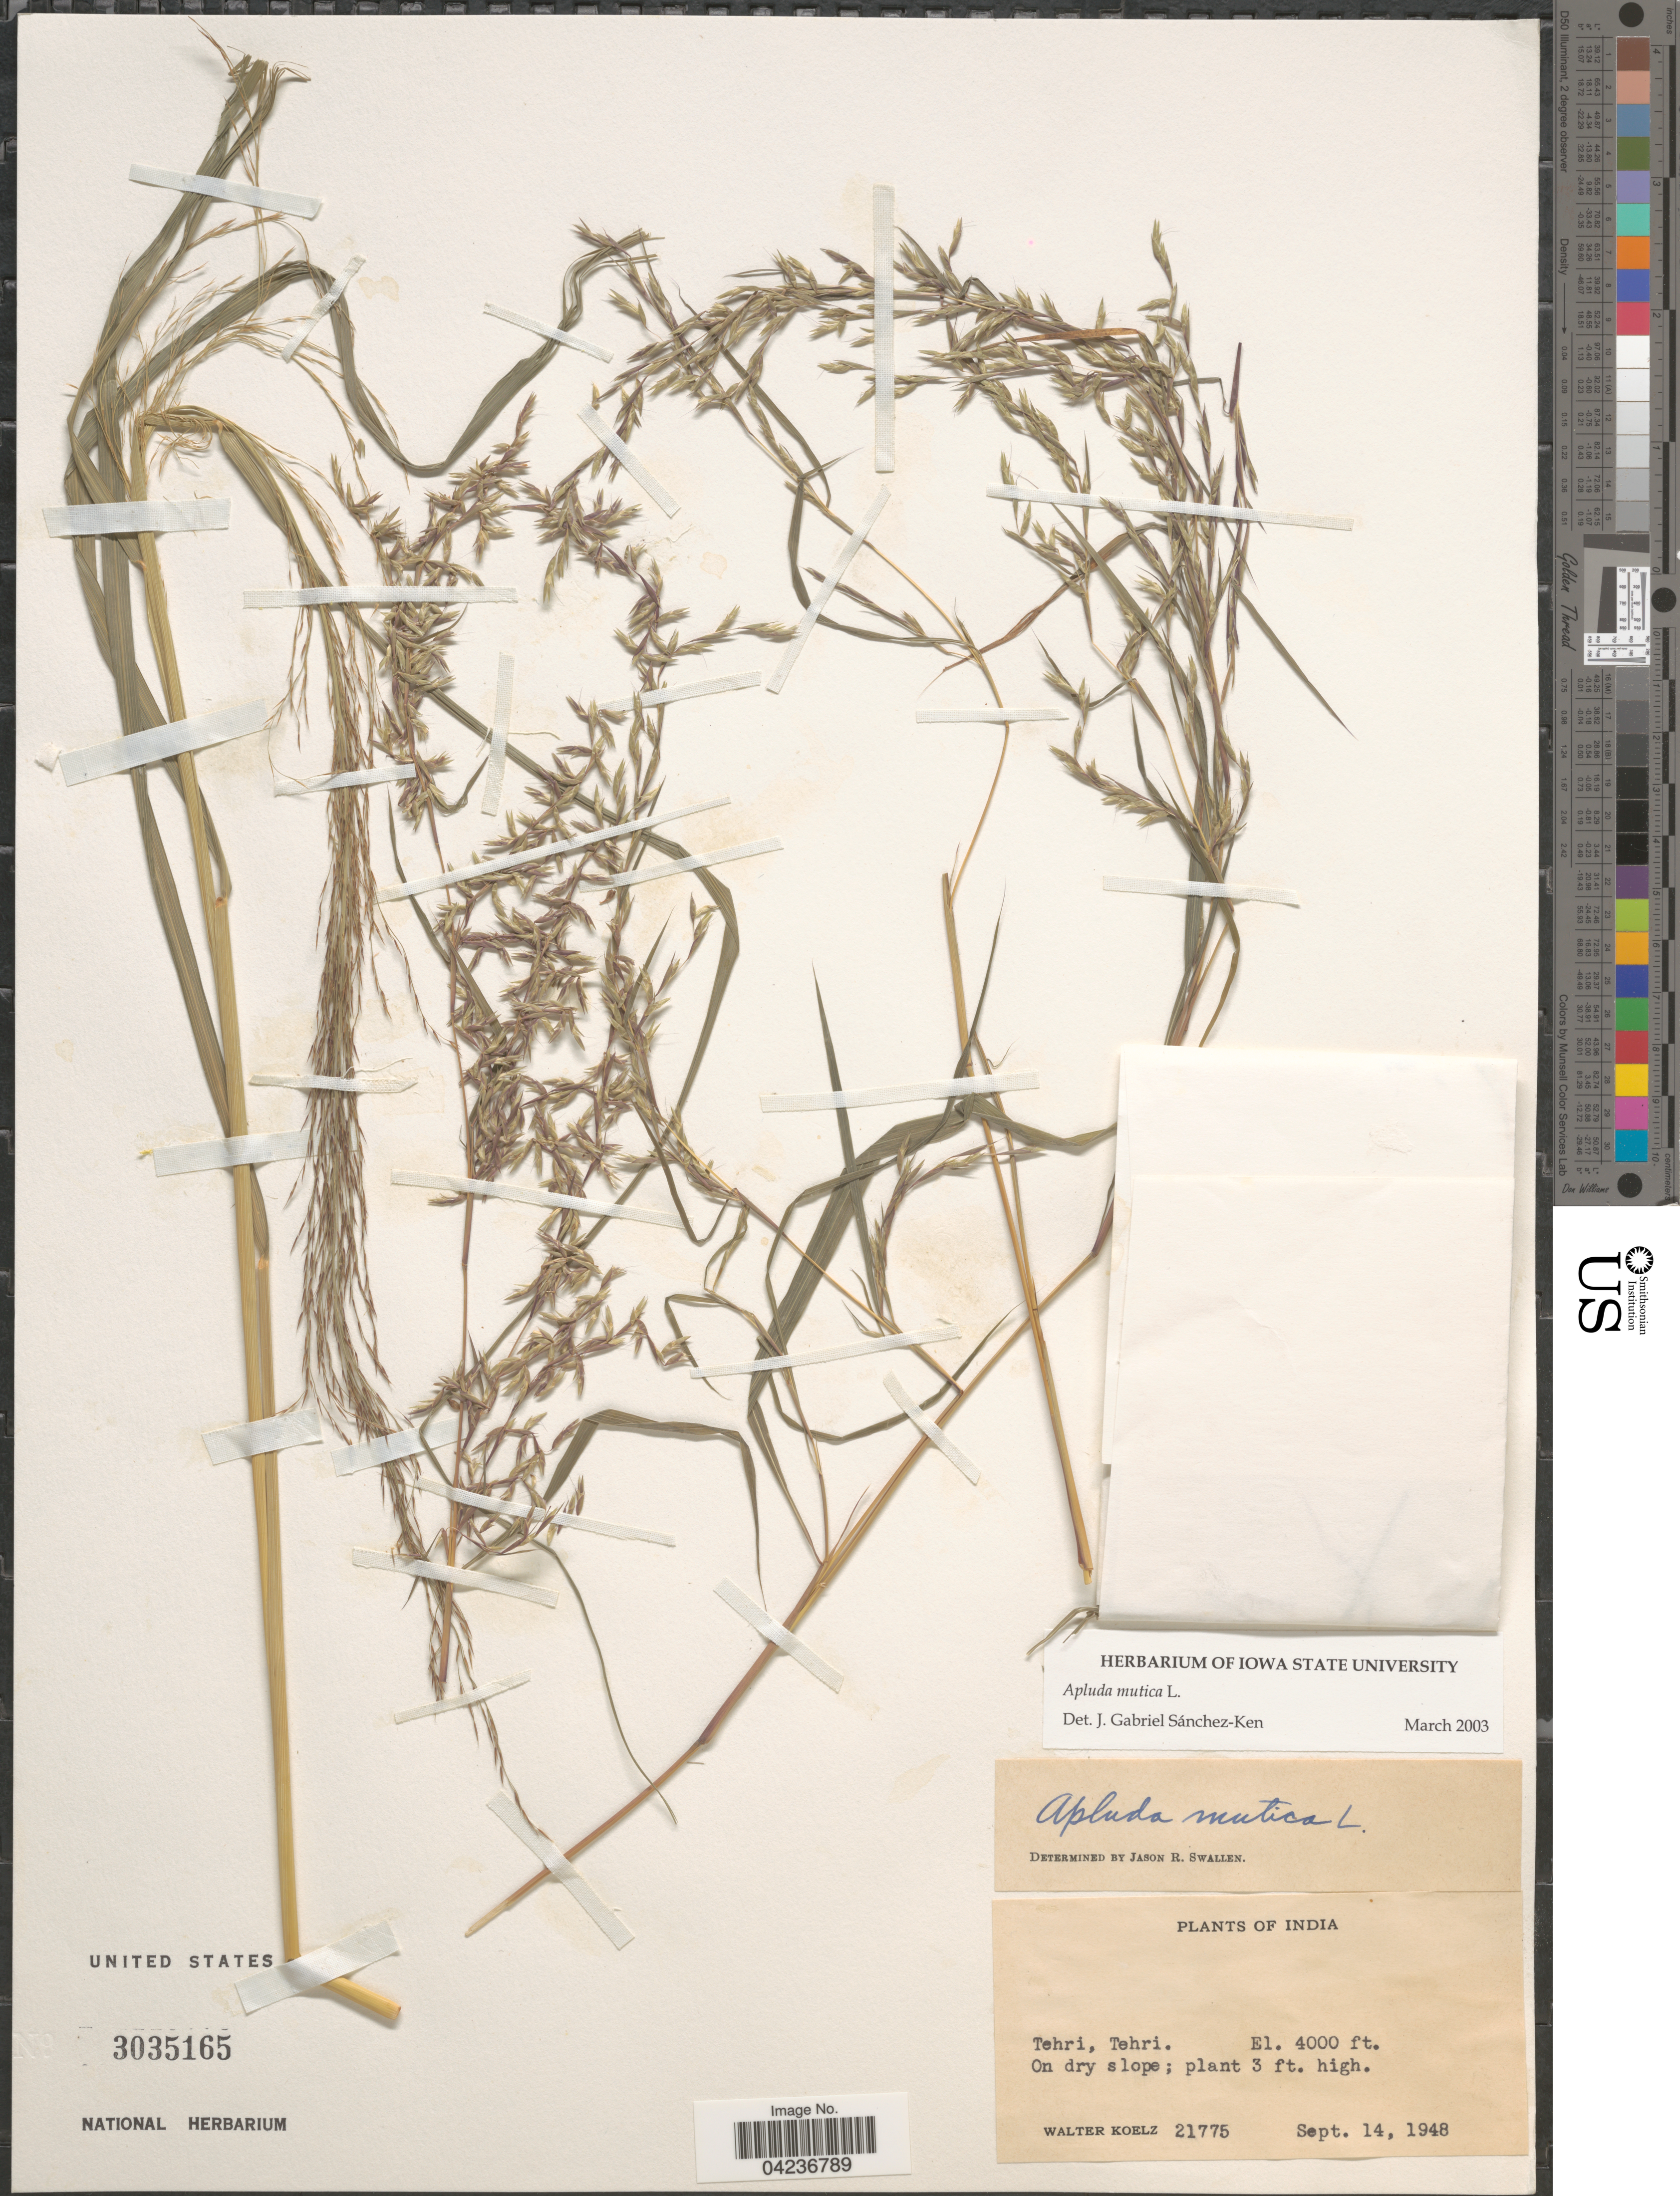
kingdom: Plantae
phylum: Tracheophyta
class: Liliopsida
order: Poales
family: Poaceae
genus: Apluda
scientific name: Apluda mutica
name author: L.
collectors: W. N. Koelz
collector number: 21775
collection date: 1948-09-14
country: India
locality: Tehri, Tehri. On dry slope.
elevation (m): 1219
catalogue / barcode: US 3035165